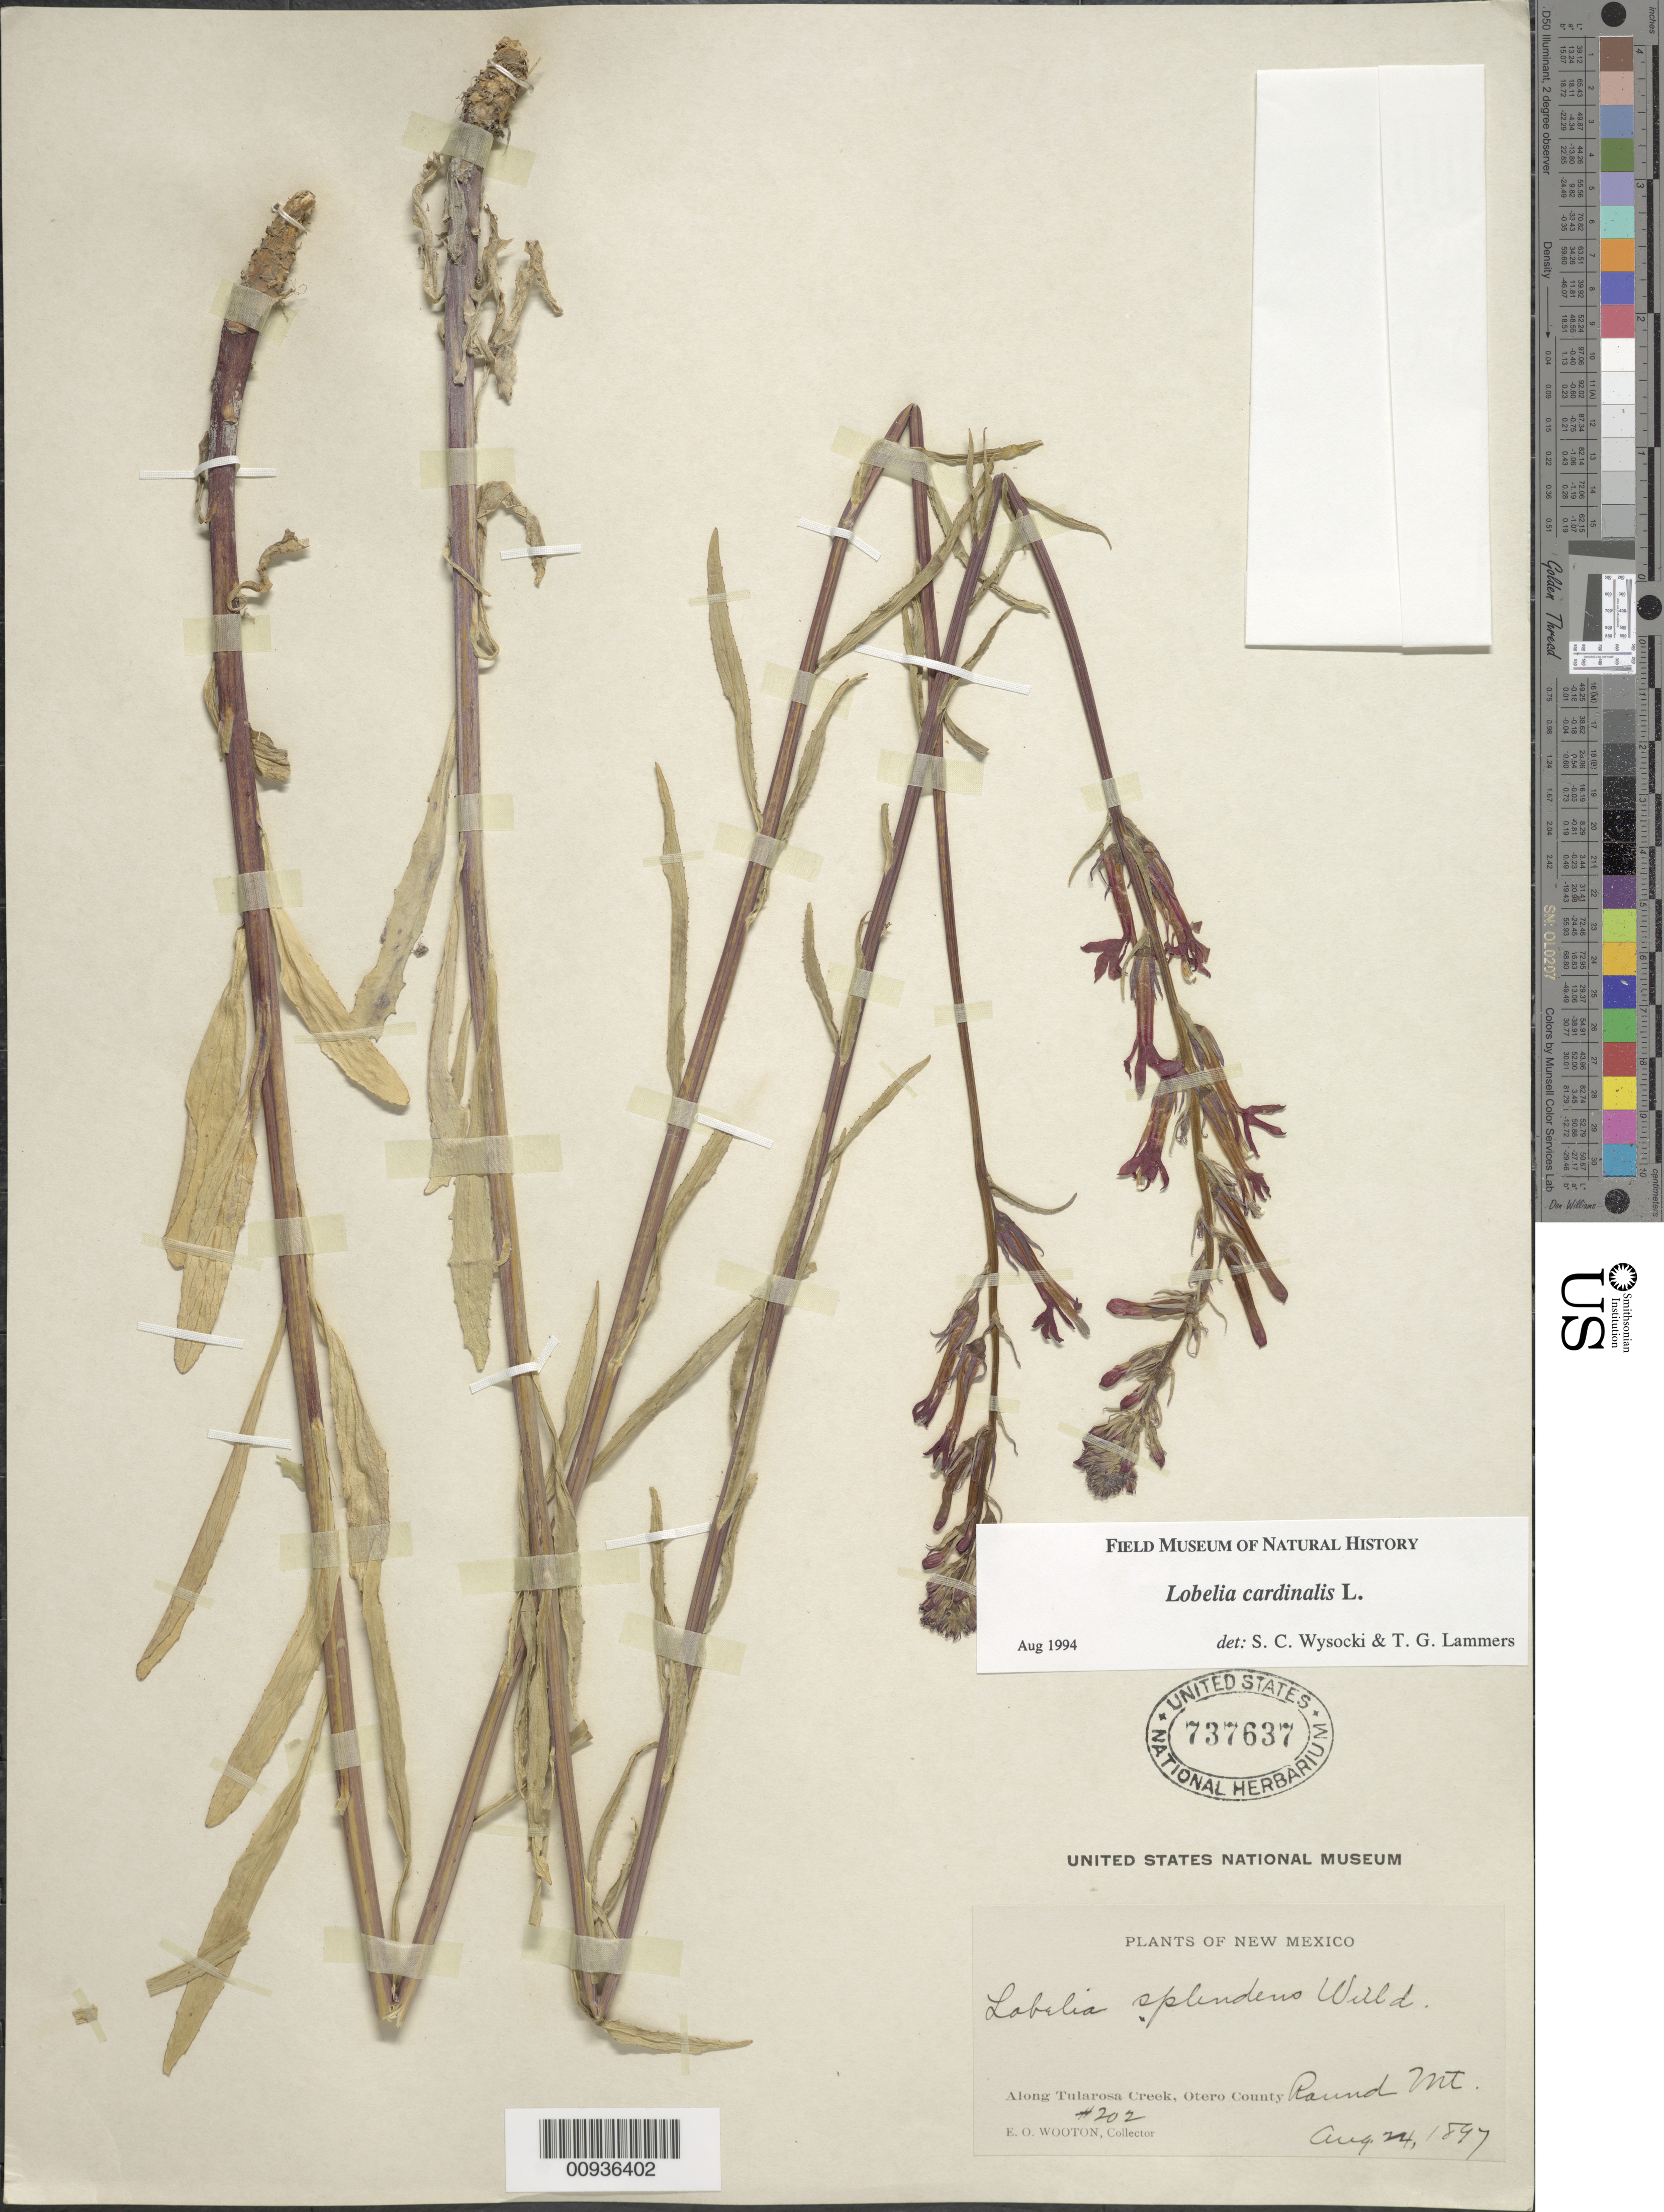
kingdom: Plantae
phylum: Tracheophyta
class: Magnoliopsida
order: Asterales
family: Campanulaceae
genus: Lobelia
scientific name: Lobelia cardinalis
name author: L.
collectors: E. O. Wooton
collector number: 202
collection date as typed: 24 Aug 1897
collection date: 1897-08-24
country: United States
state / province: New Mexico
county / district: Otero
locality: Round Mt., Tularosa Creek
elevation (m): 1524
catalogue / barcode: US 737637